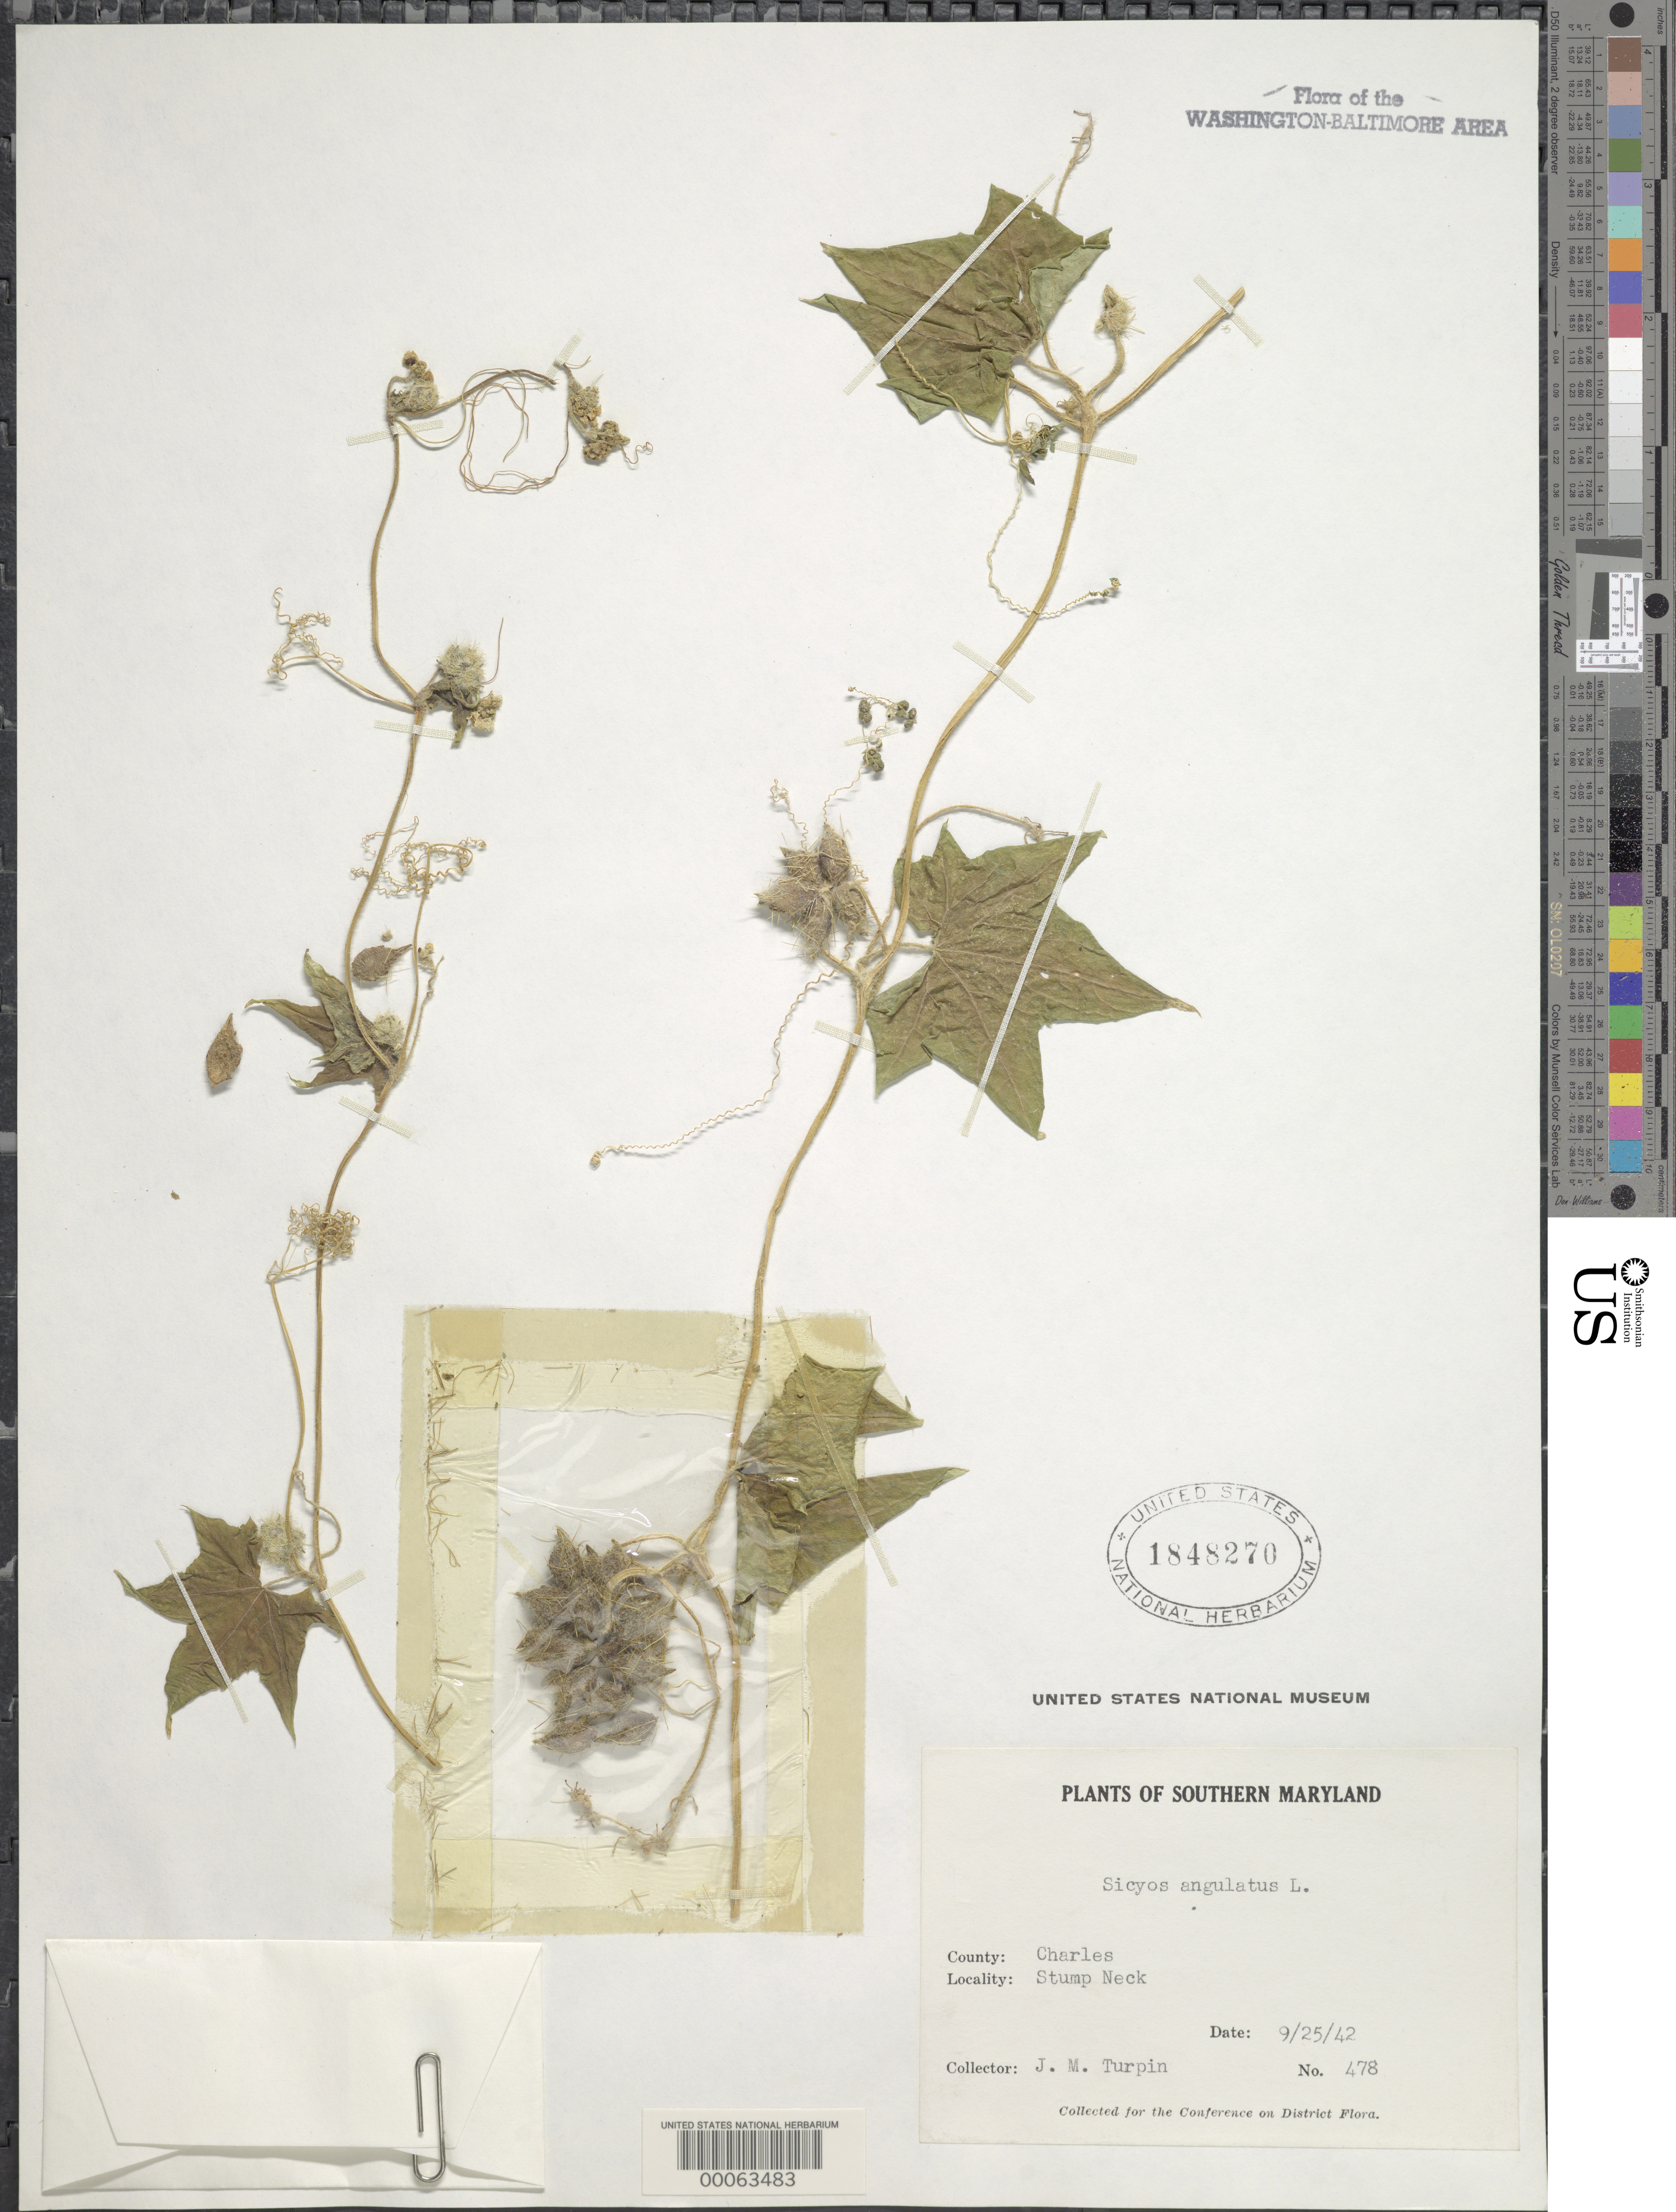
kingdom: Plantae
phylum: Tracheophyta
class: Magnoliopsida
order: Cucurbitales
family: Cucurbitaceae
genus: Sicyos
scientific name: Sicyos angulatus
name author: L.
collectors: J. M. Turpin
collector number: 478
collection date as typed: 25 Sep 1942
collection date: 1942-09-25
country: United States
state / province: Maryland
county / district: Charles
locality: Stump Neck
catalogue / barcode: US 1848270